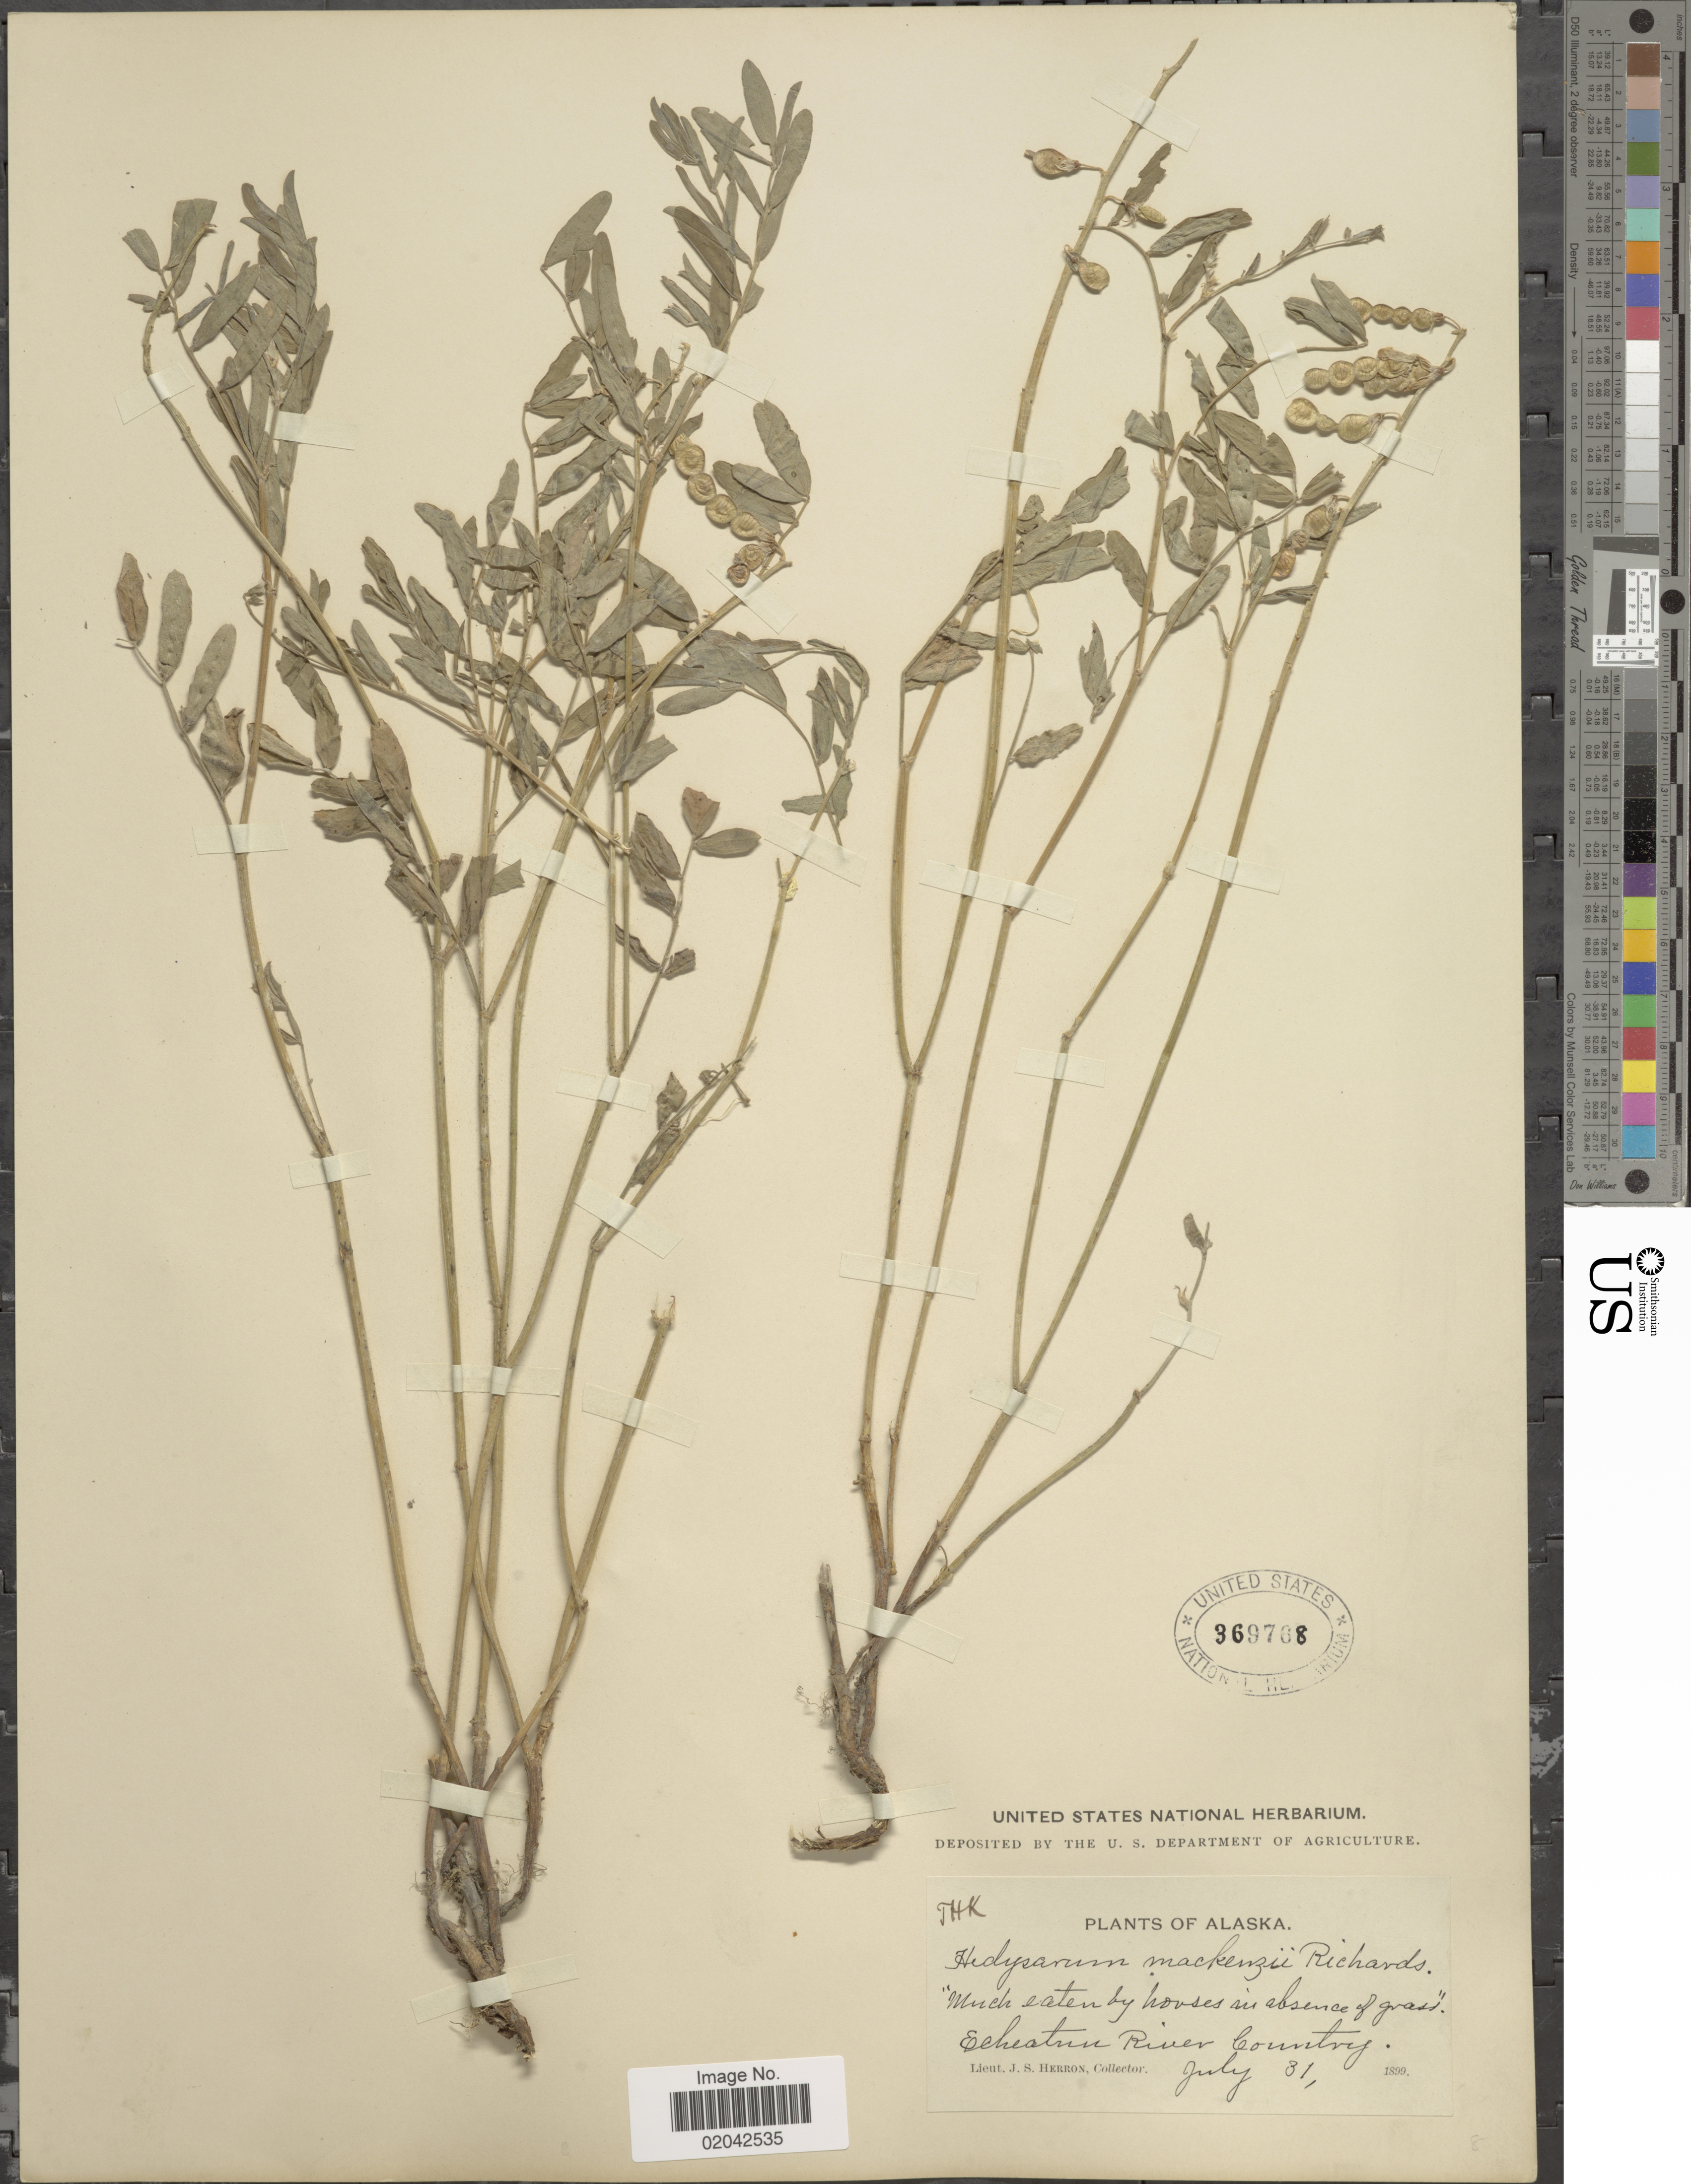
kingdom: Plantae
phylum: Tracheophyta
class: Magnoliopsida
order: Fabales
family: Fabaceae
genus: Hedysarum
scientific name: Hedysarum mackenziei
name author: Richardson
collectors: J. Herron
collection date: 1899-07-31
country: United States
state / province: Alaska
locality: Echeatnu River Country.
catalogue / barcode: US 369768